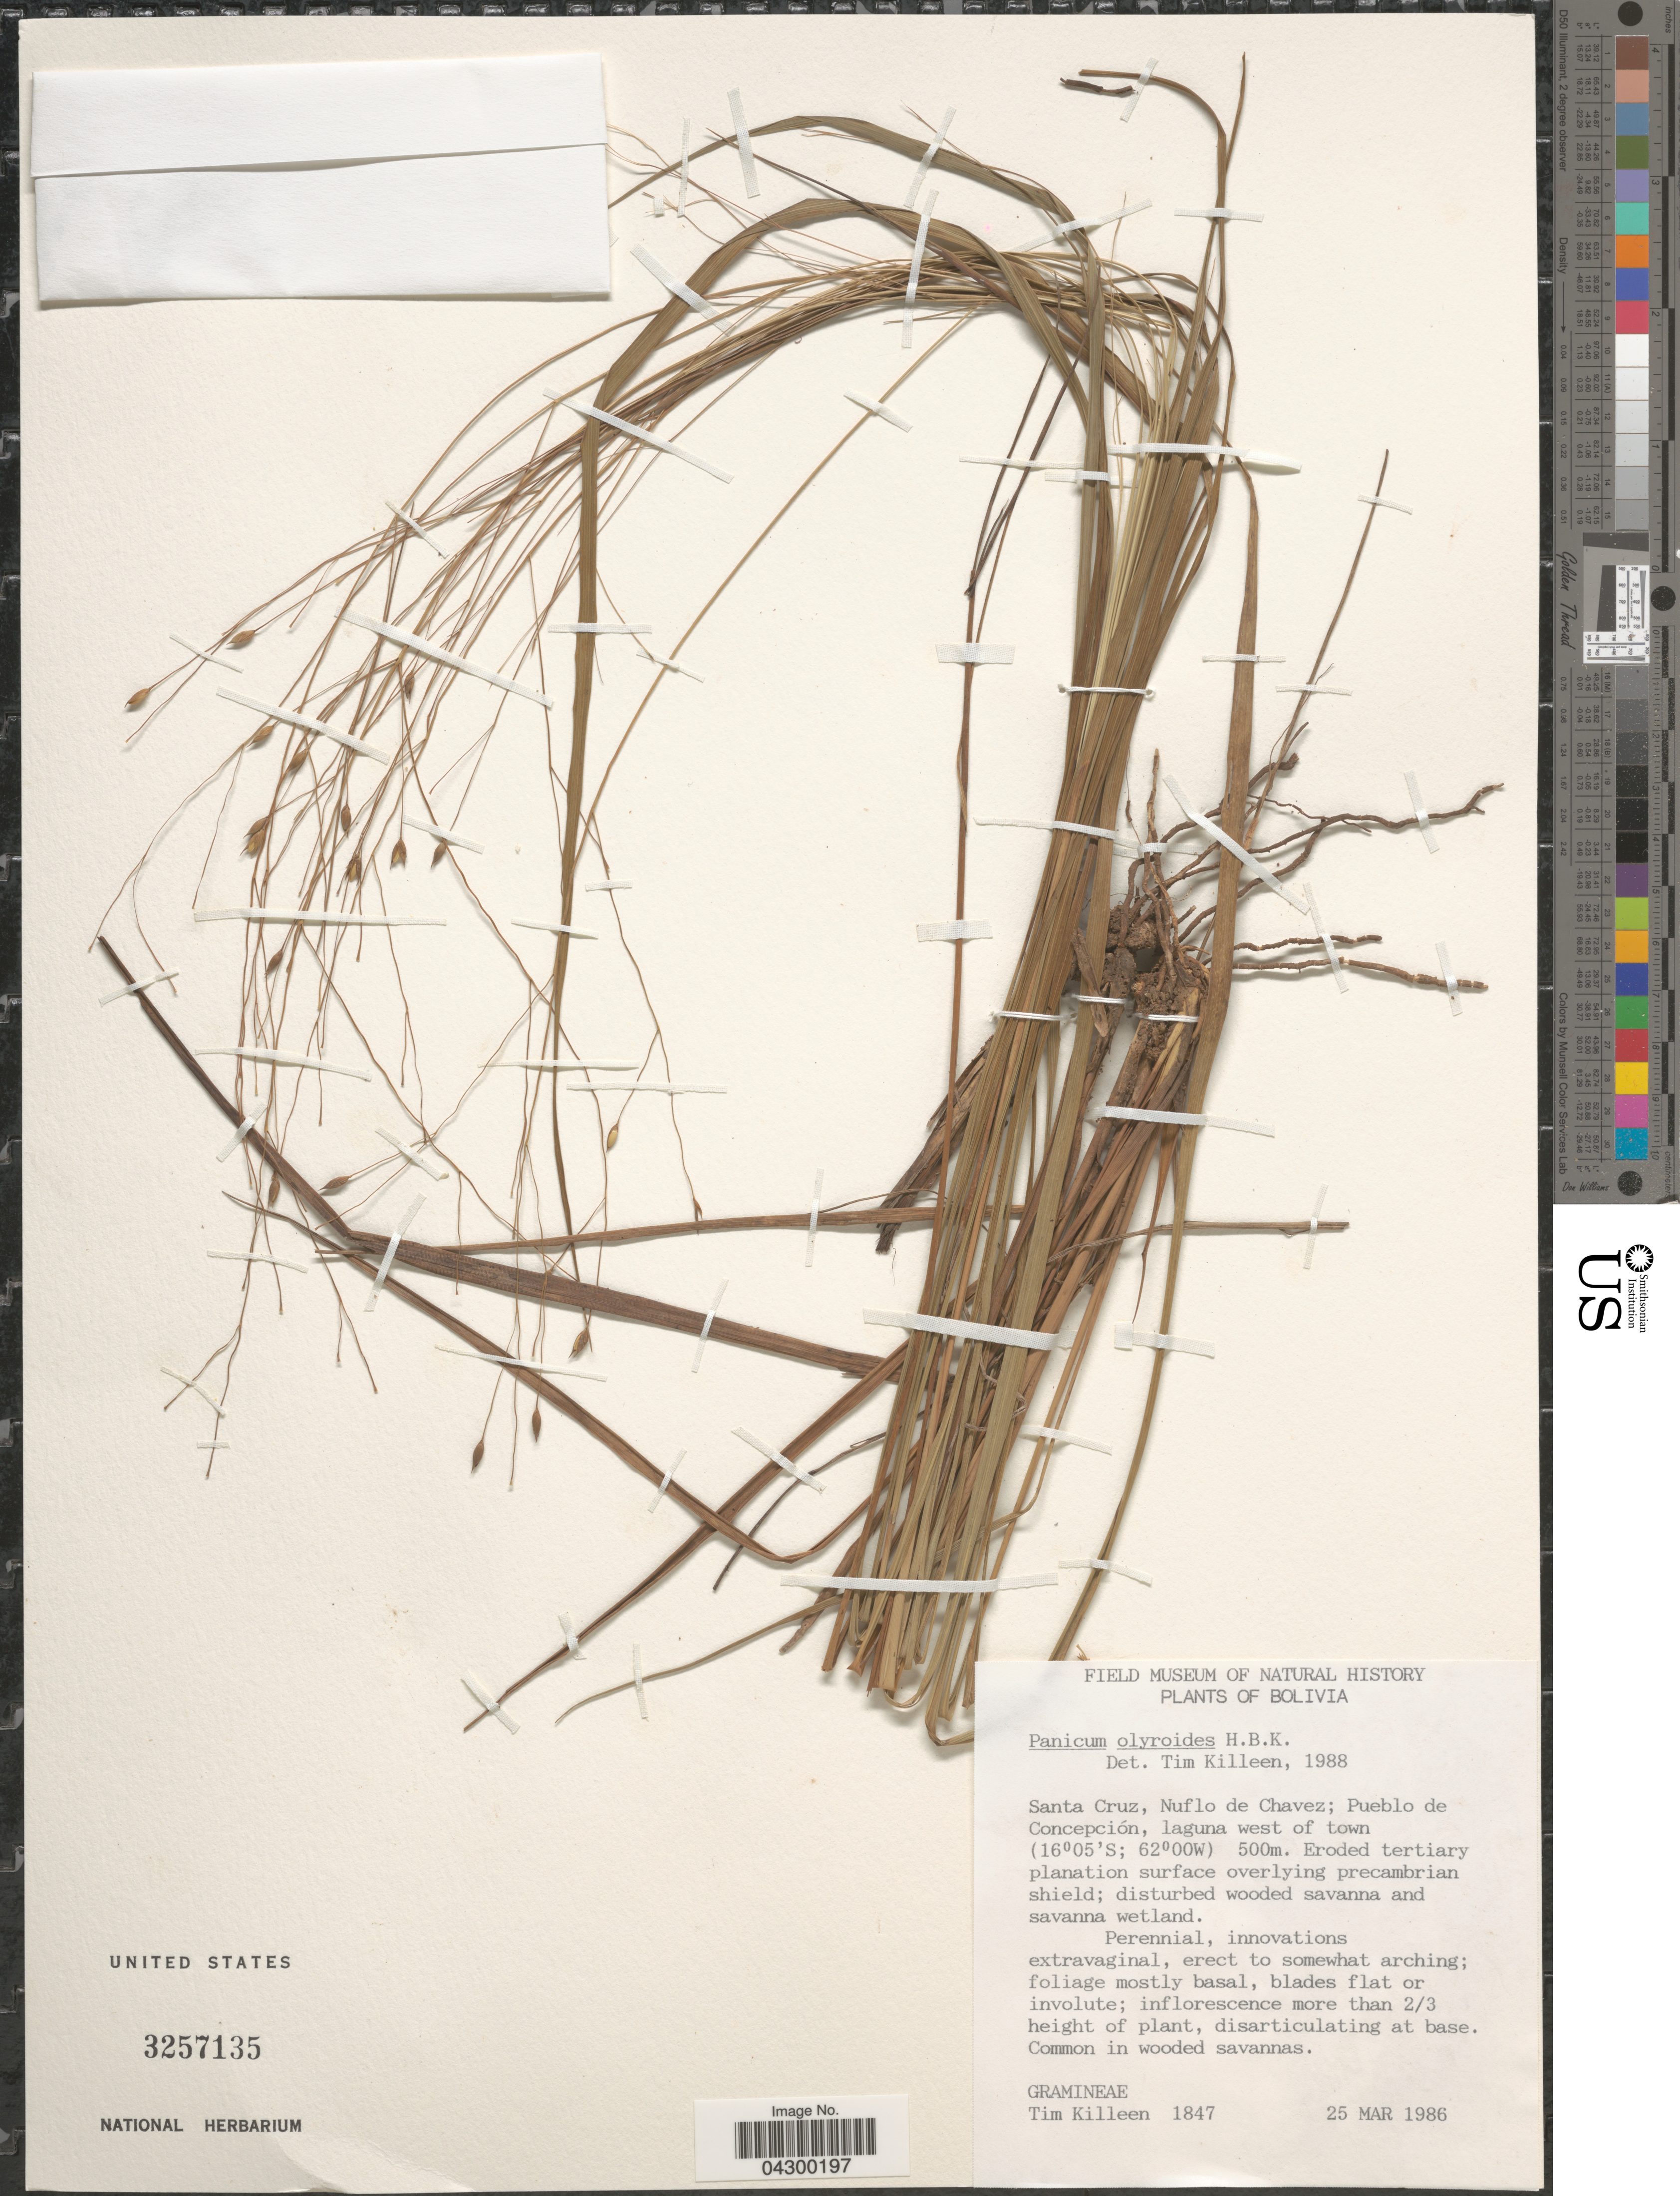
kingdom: Plantae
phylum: Tracheophyta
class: Liliopsida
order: Poales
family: Poaceae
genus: Panicum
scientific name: Panicum olyroides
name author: Kunth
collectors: T. J. Killeen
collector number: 1847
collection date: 1986-03-25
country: Bolivia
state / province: Santa Cruz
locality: Nuflo de Chavez; Pueblo de Concepción, laguna west of town.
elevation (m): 500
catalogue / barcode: US 3257135